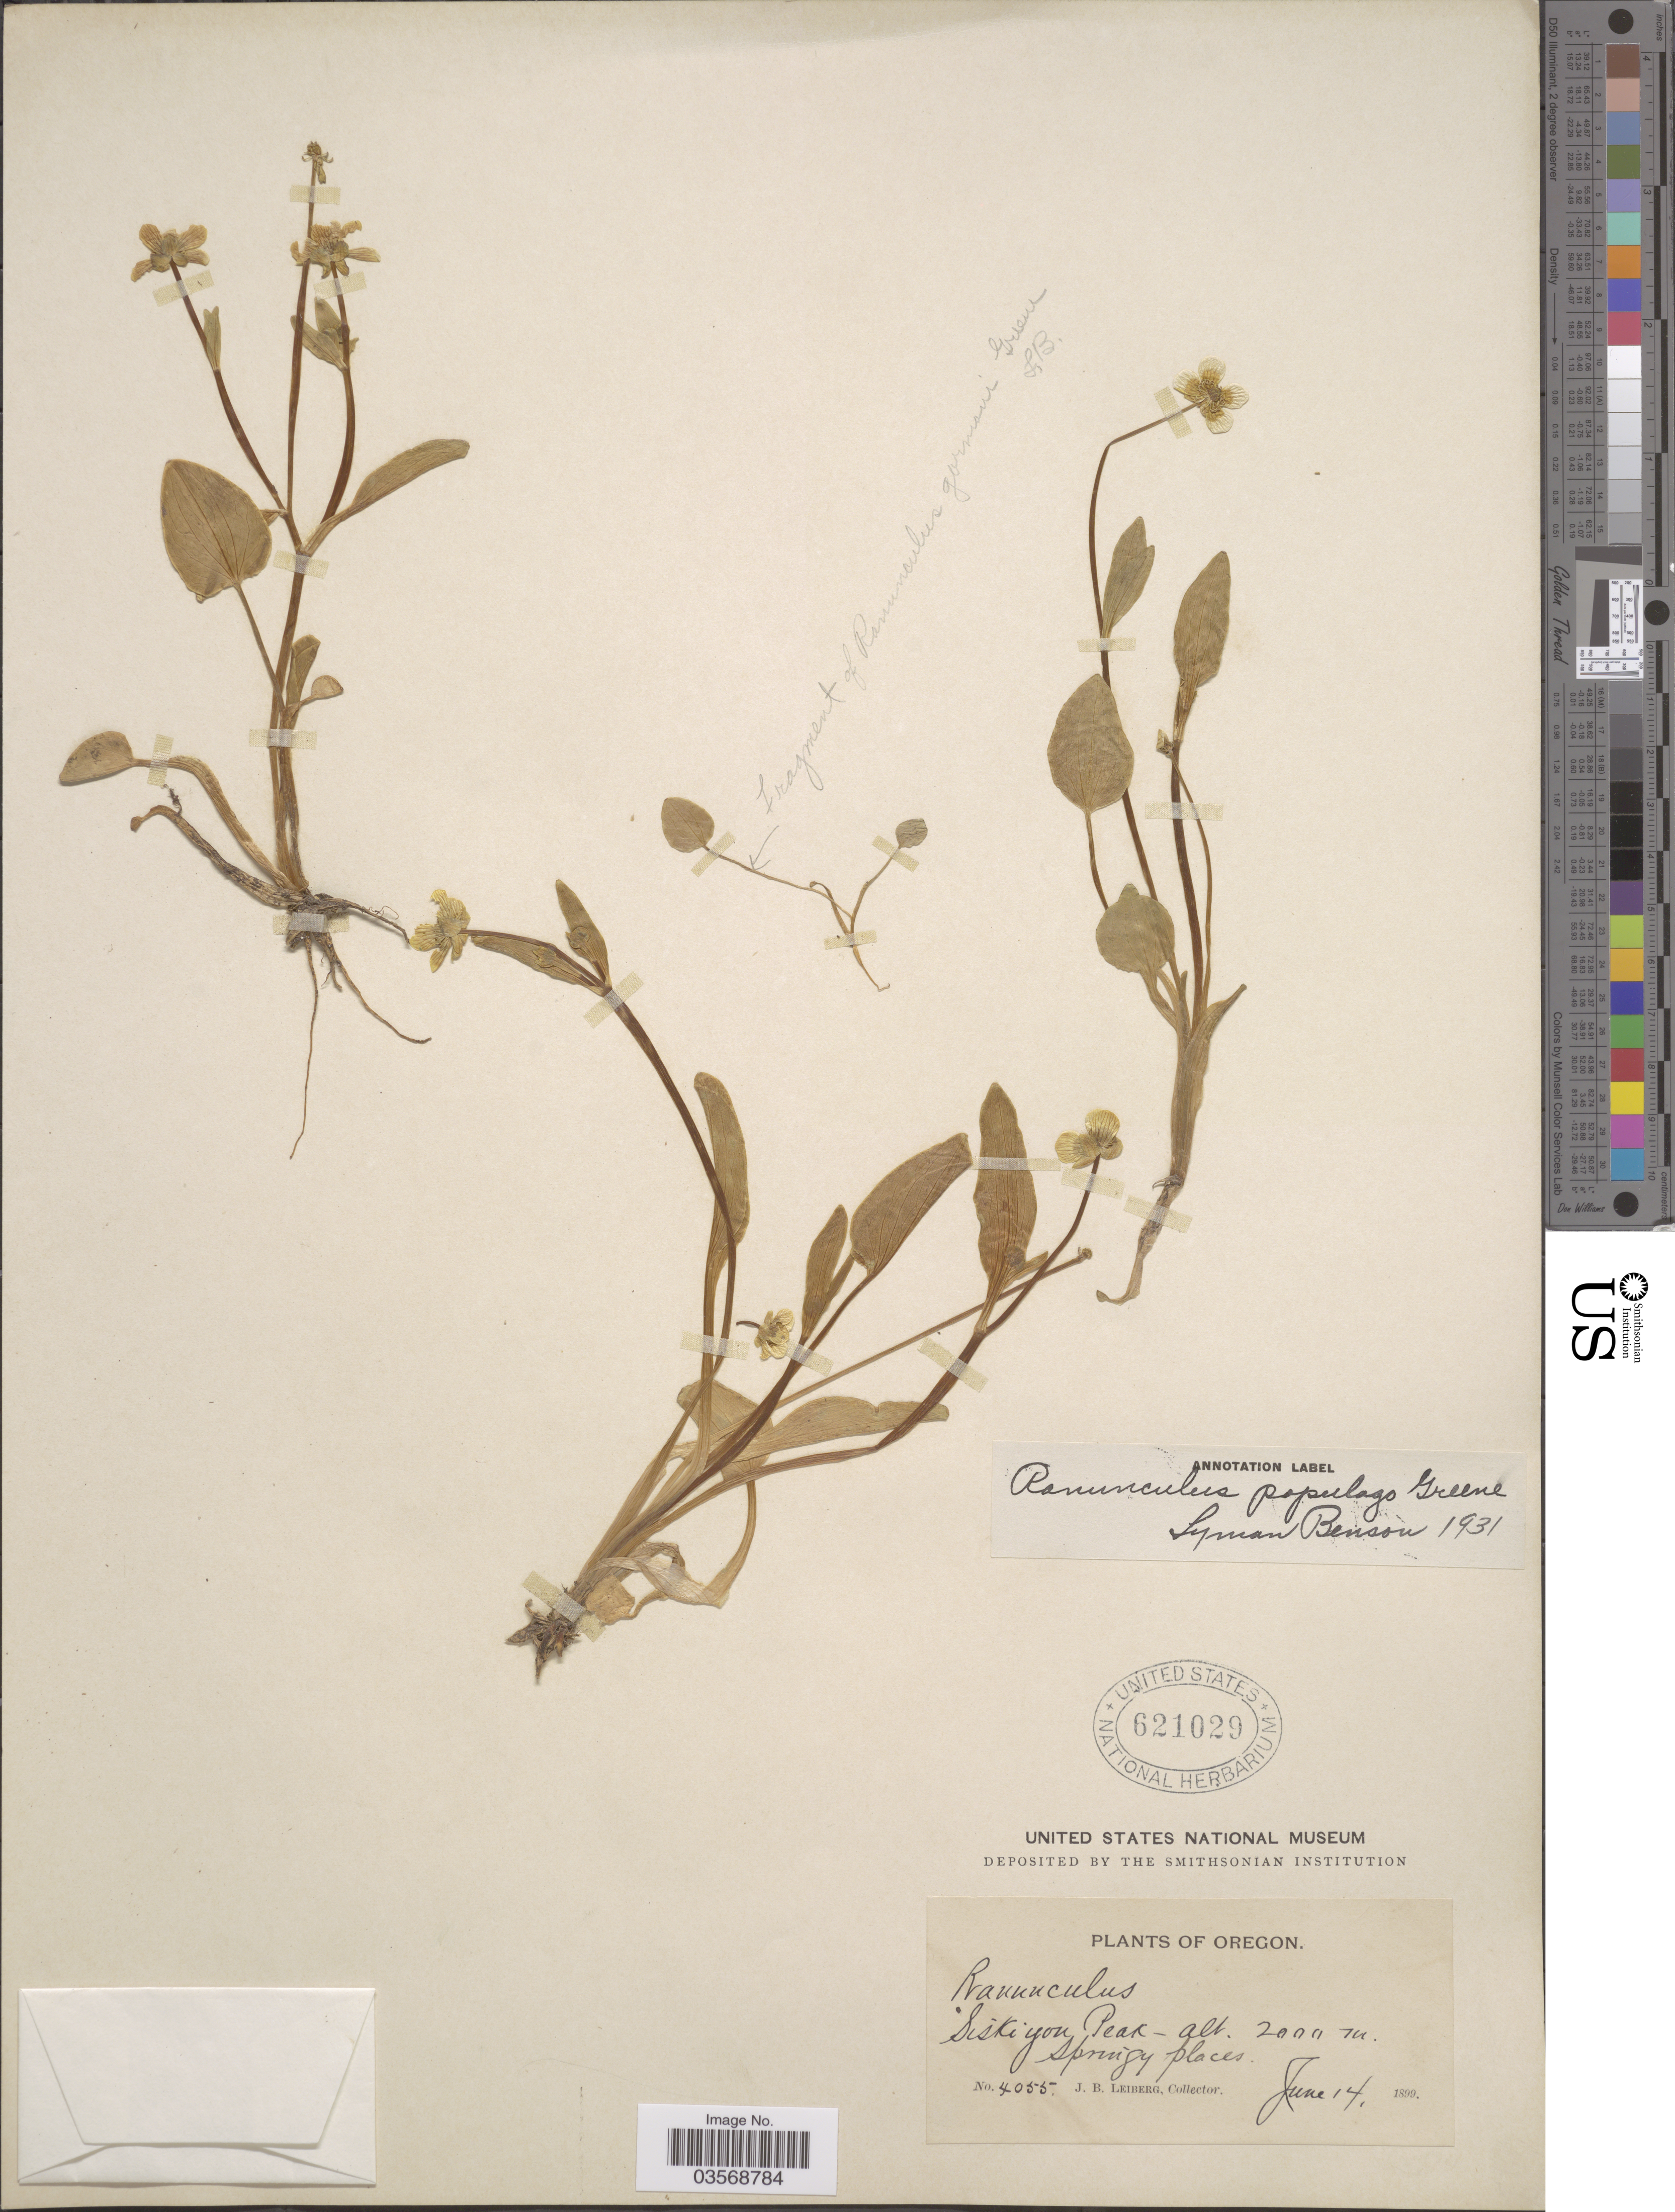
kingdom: Plantae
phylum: Tracheophyta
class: Magnoliopsida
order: Ranunculales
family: Ranunculaceae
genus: Ranunculus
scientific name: Ranunculus populago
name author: Greene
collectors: J. B. Leiberg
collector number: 4055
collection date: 1899-06-14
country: United States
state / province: Oregon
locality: Siskiyou Peak.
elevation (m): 2000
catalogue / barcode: US 621029